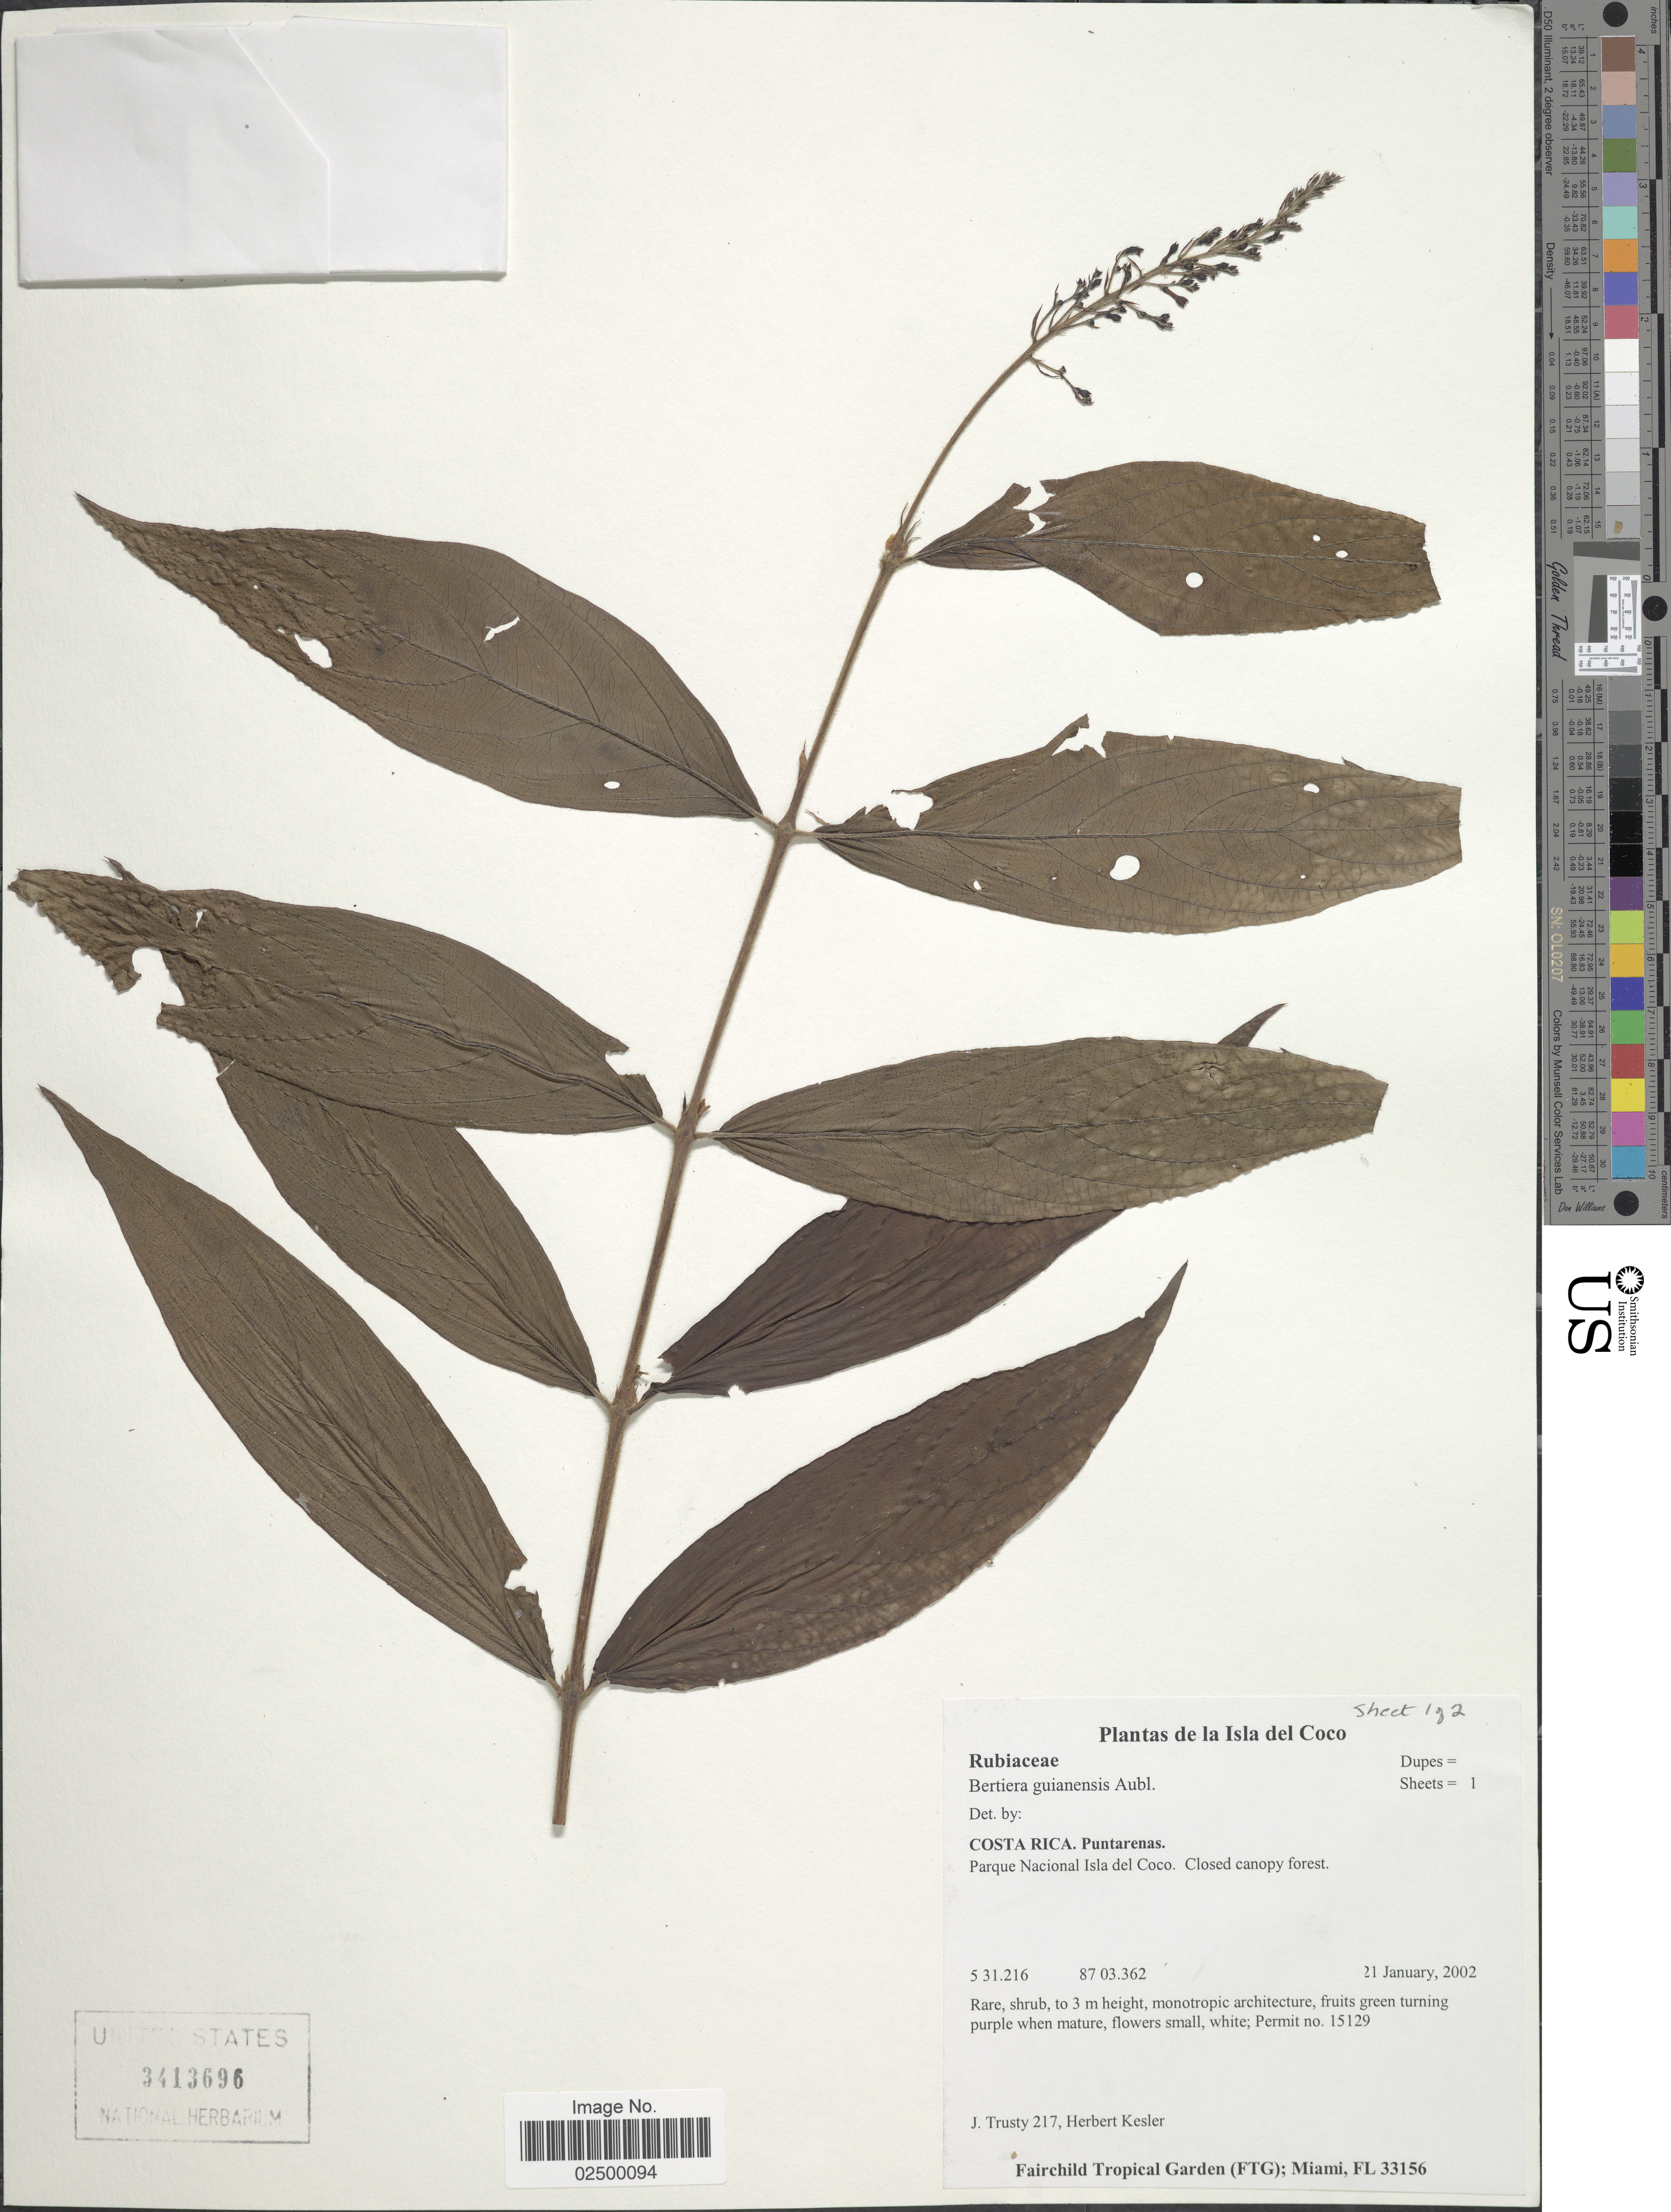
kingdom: Plantae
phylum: Tracheophyta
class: Magnoliopsida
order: Gentianales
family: Rubiaceae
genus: Bertiera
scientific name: Bertiera guianensis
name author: Aubl.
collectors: J. Trusty & H. Kesler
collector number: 217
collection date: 2002-01-21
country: Costa Rica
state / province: Puntarenas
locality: Parque Nacional Isla del Choco, closed canopy forest, Isla del Coco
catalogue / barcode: US 3413696